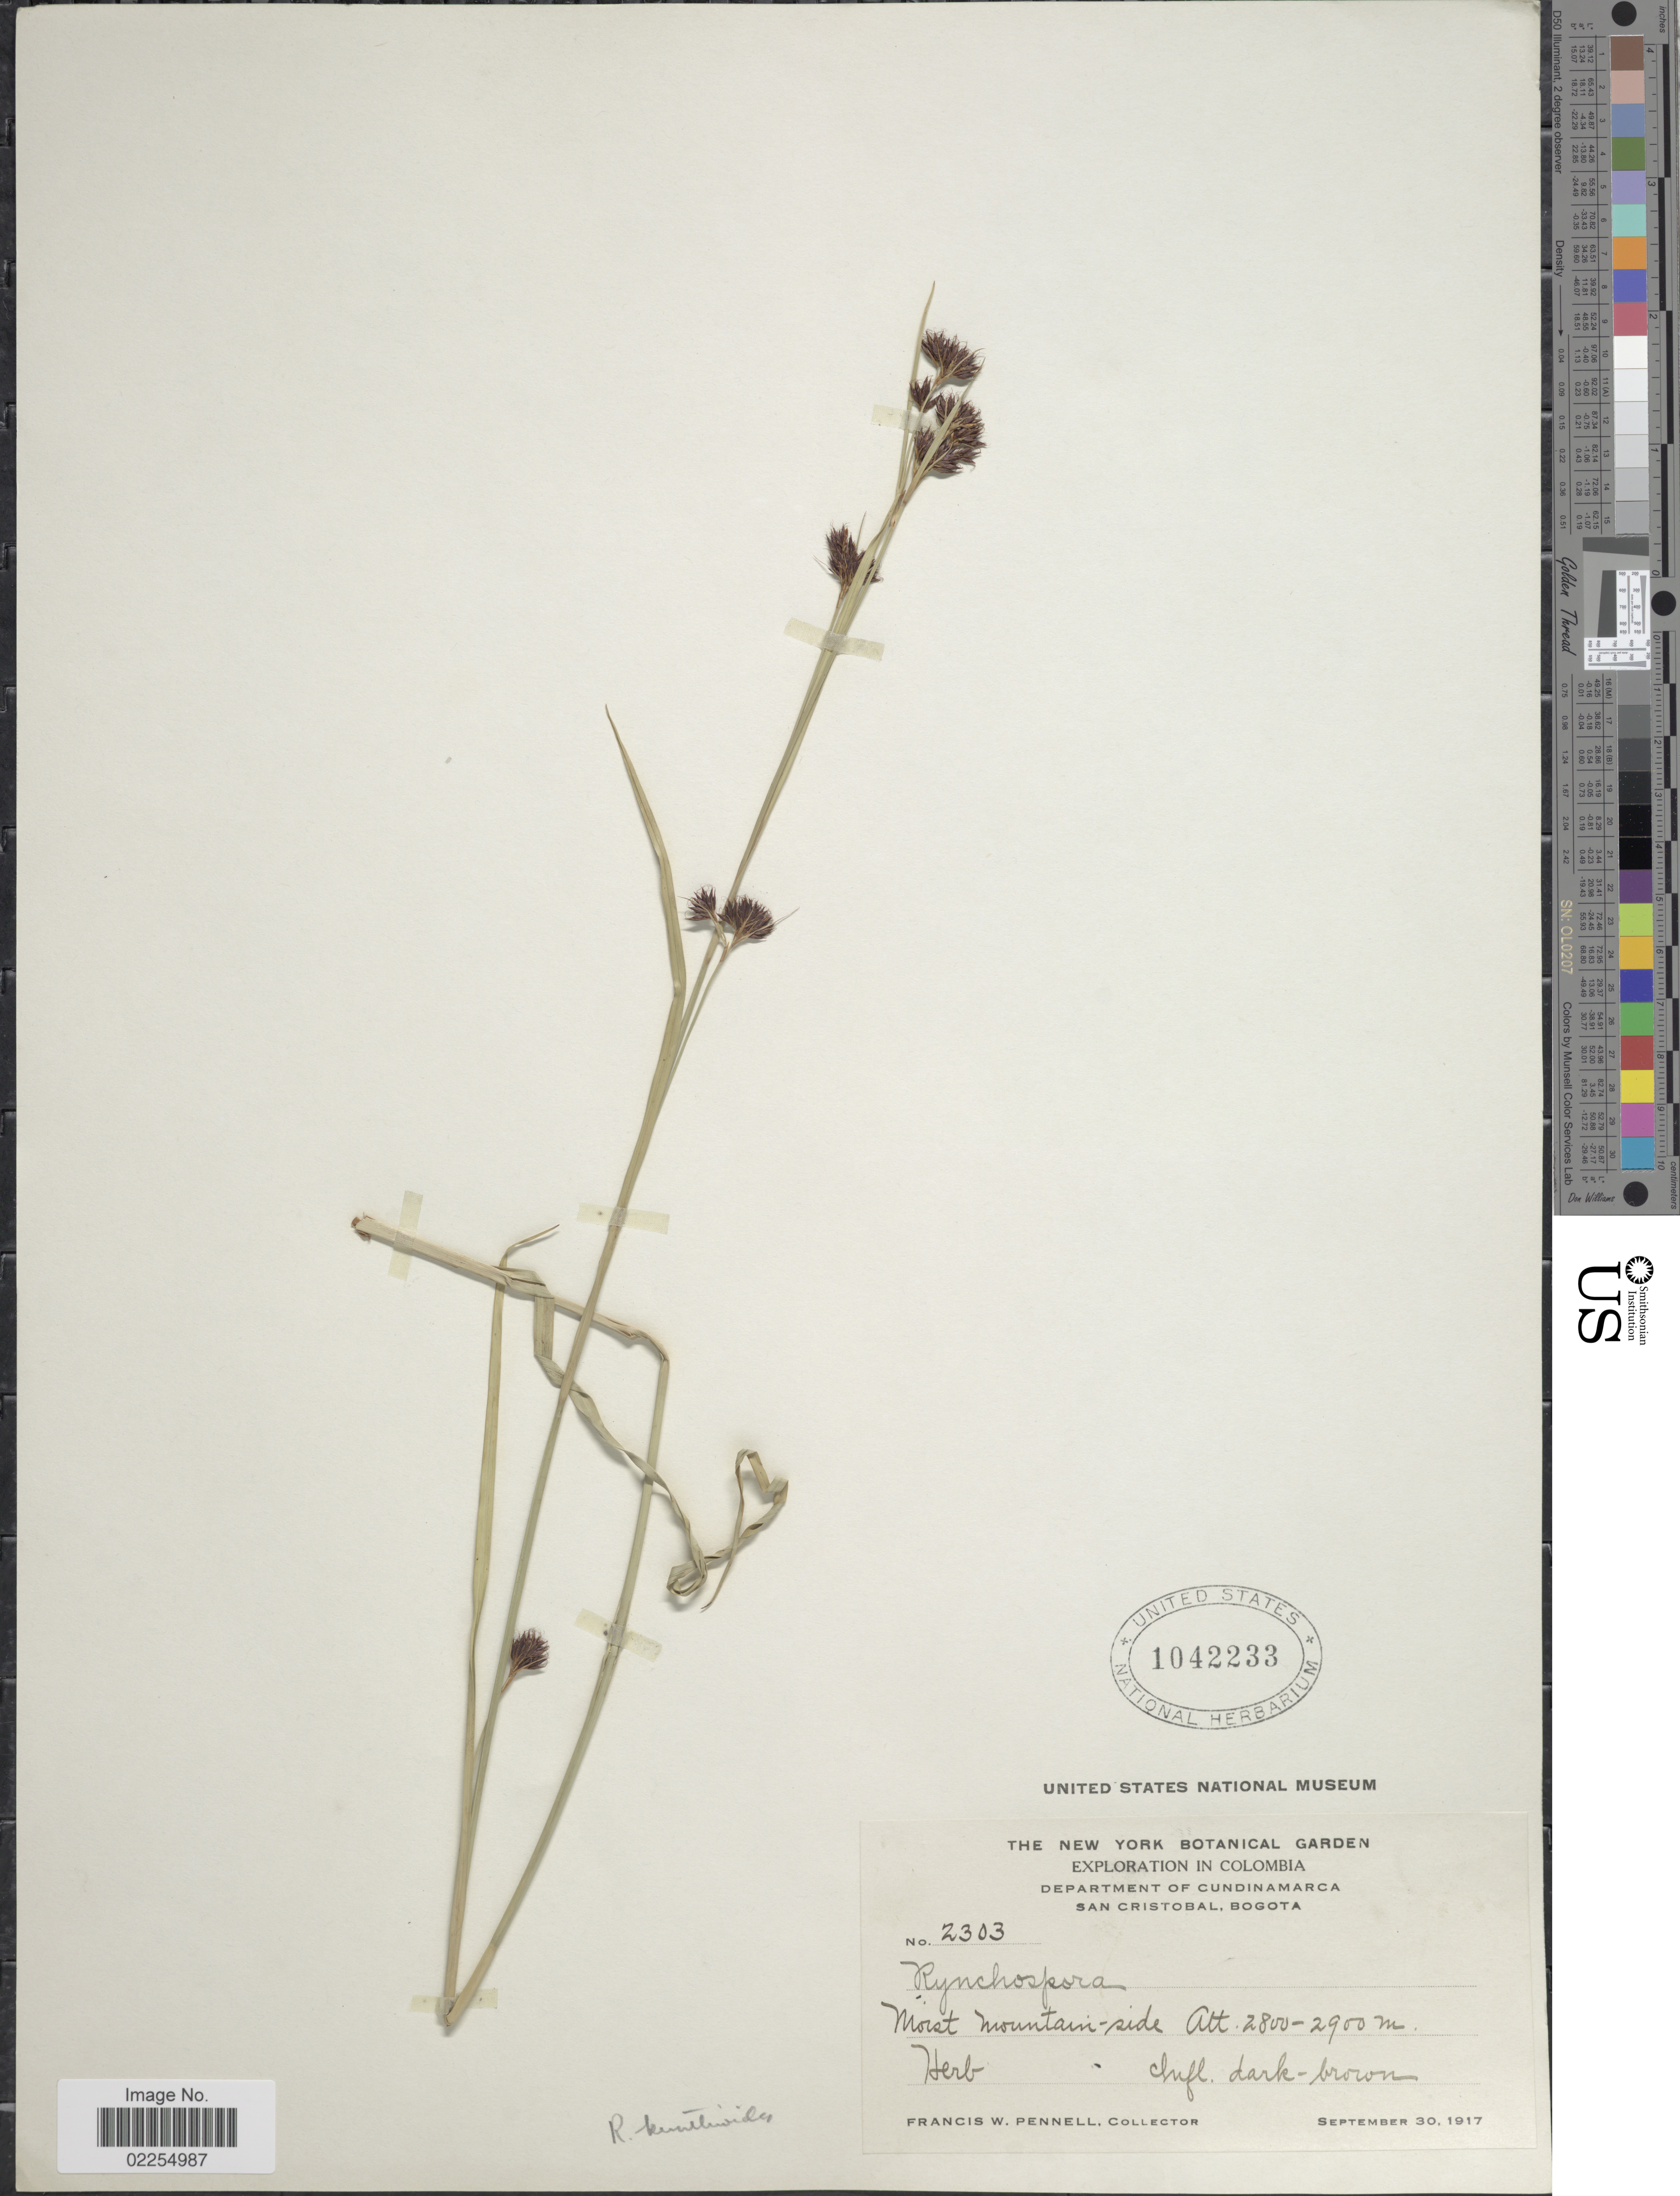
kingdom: Plantae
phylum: Tracheophyta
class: Liliopsida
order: Poales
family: Cyperaceae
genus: Rhynchospora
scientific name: Rhynchospora kunthii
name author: Nees ex Kunth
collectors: F. W. Pennell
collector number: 2303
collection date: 1917-09-30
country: Colombia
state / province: Cundinamarca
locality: San Cristobal, Bogota, moist mountain-side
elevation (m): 2800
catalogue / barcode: US 1042233